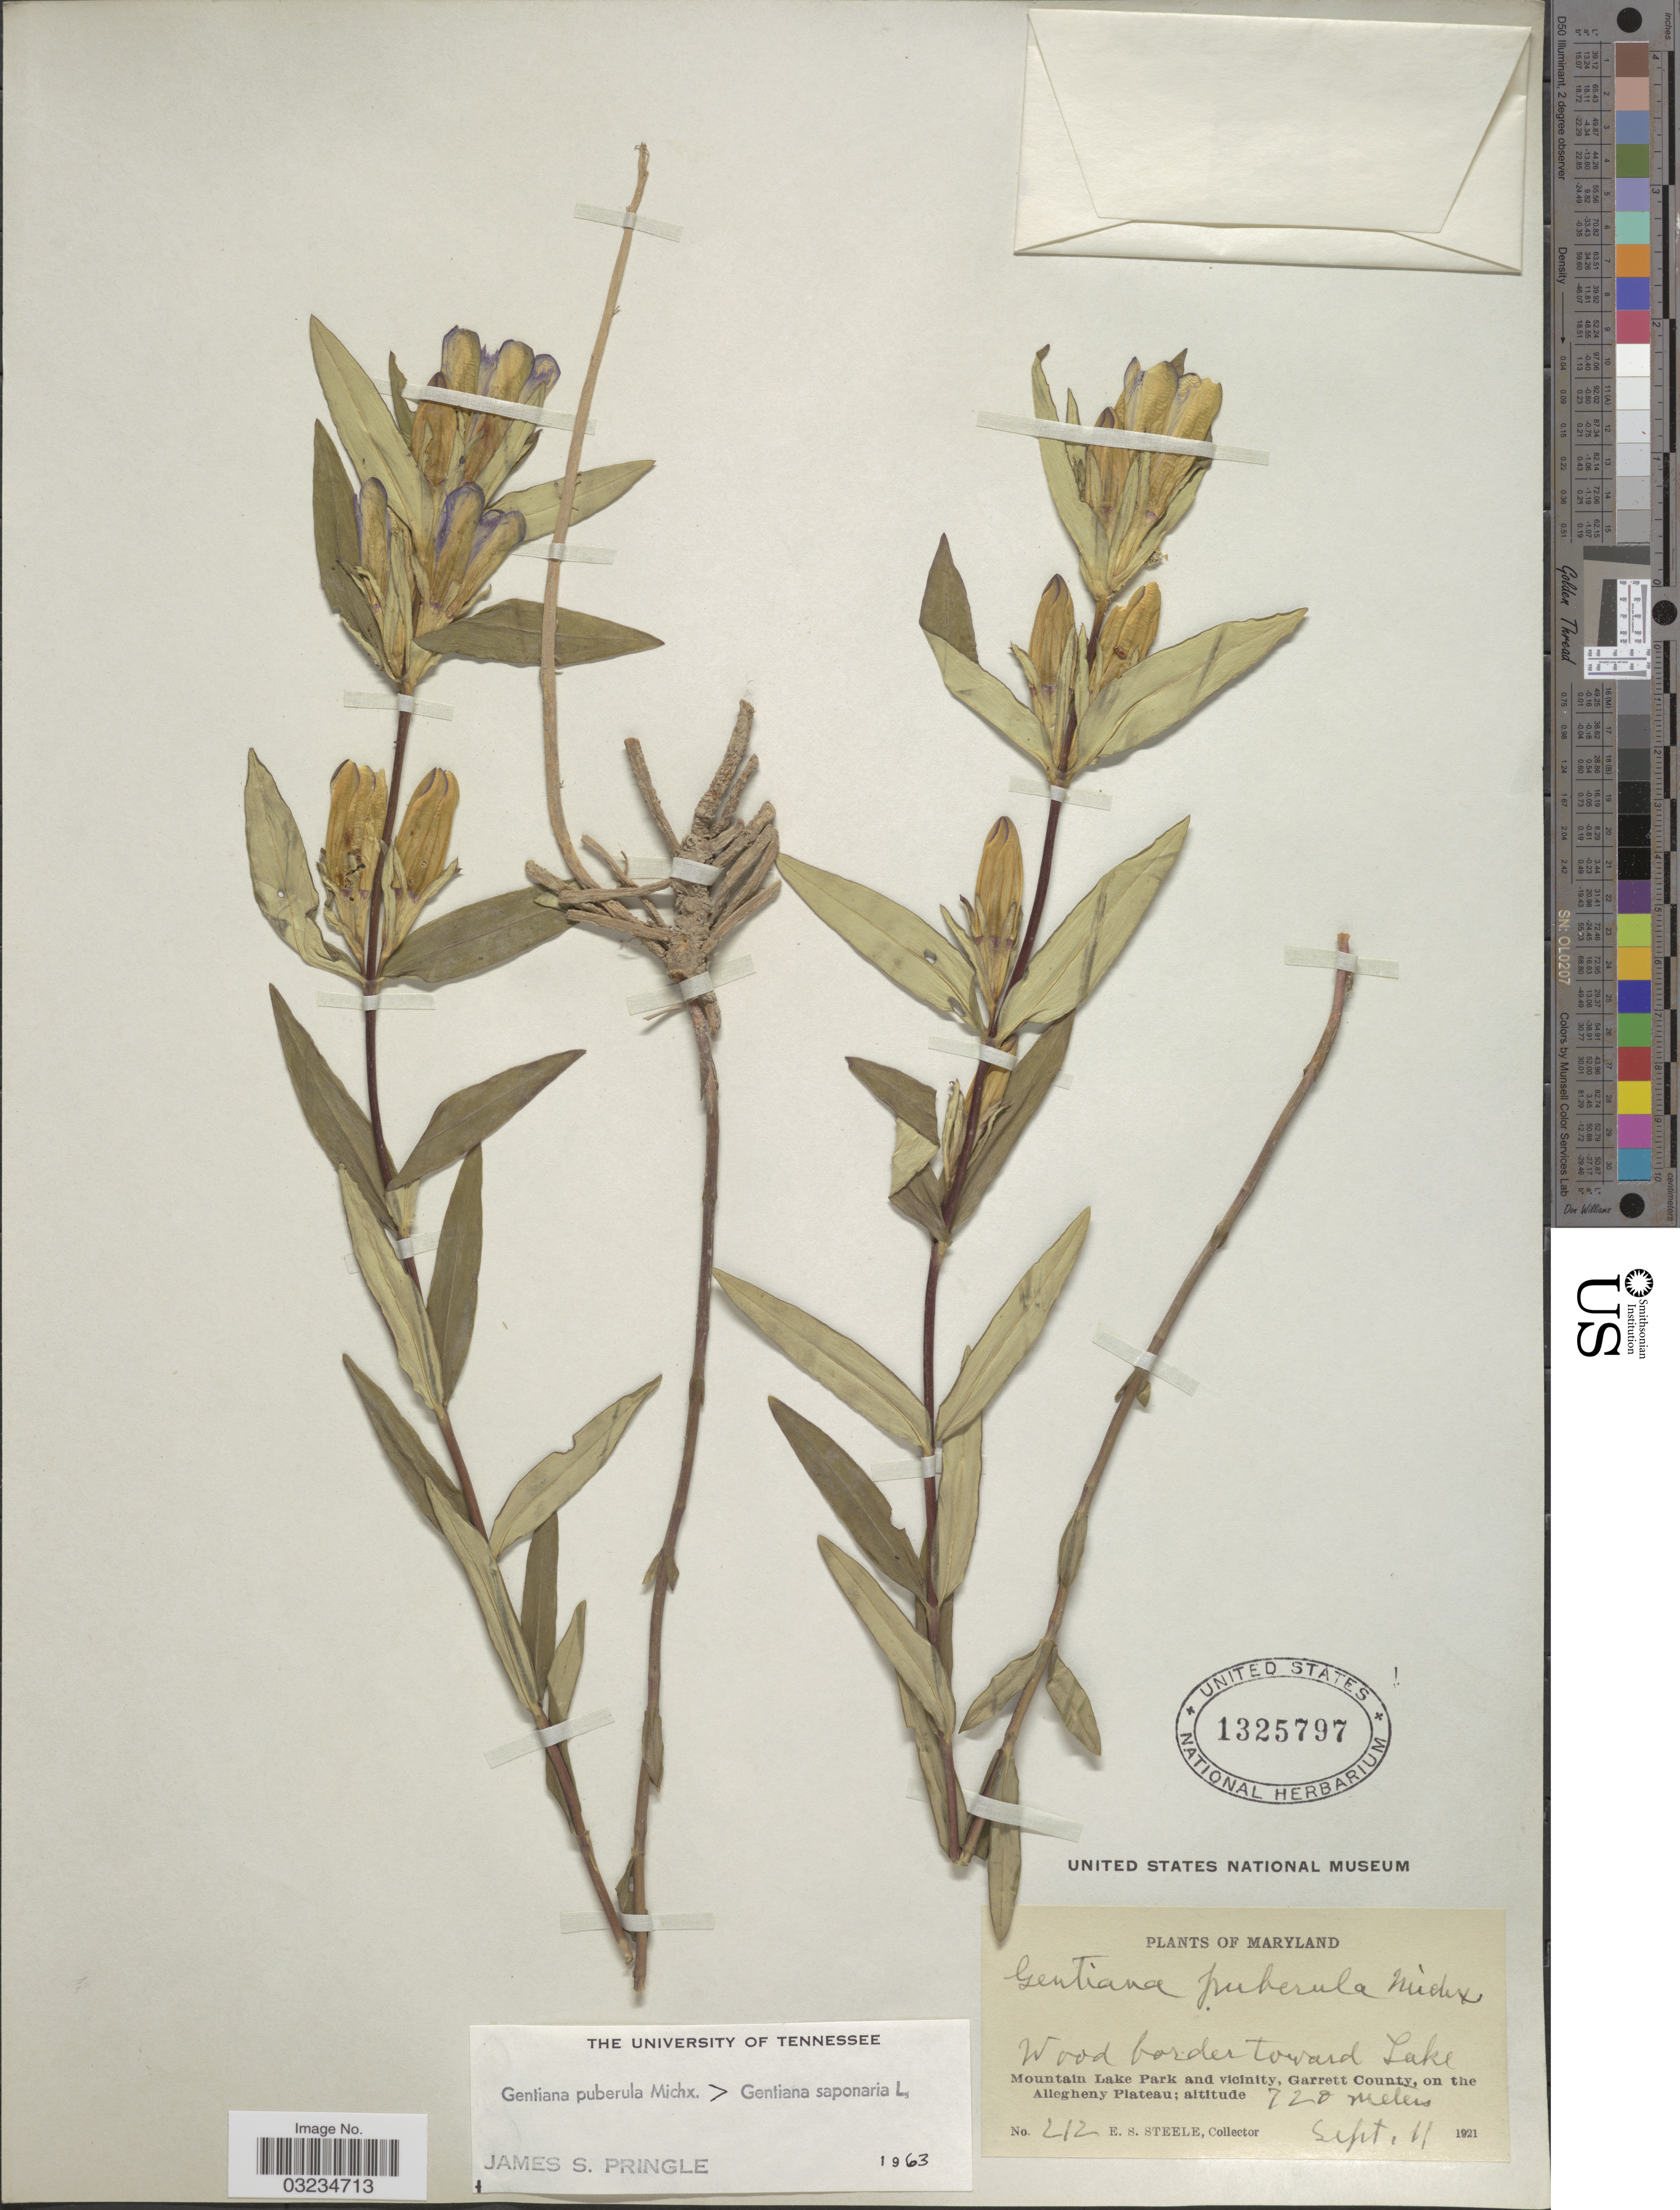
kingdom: Plantae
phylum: Tracheophyta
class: Magnoliopsida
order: Gentianales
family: Gentianaceae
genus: Gentiana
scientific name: Gentiana puberula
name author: Michx.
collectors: E. Steele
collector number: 212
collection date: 1921-09-11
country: United States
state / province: Maryland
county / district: Garrett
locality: Wood border toward Lake. Mountain Lake Park and vicinity, Garrett County, on the Allegheny Plateau.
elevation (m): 720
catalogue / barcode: US 1325797